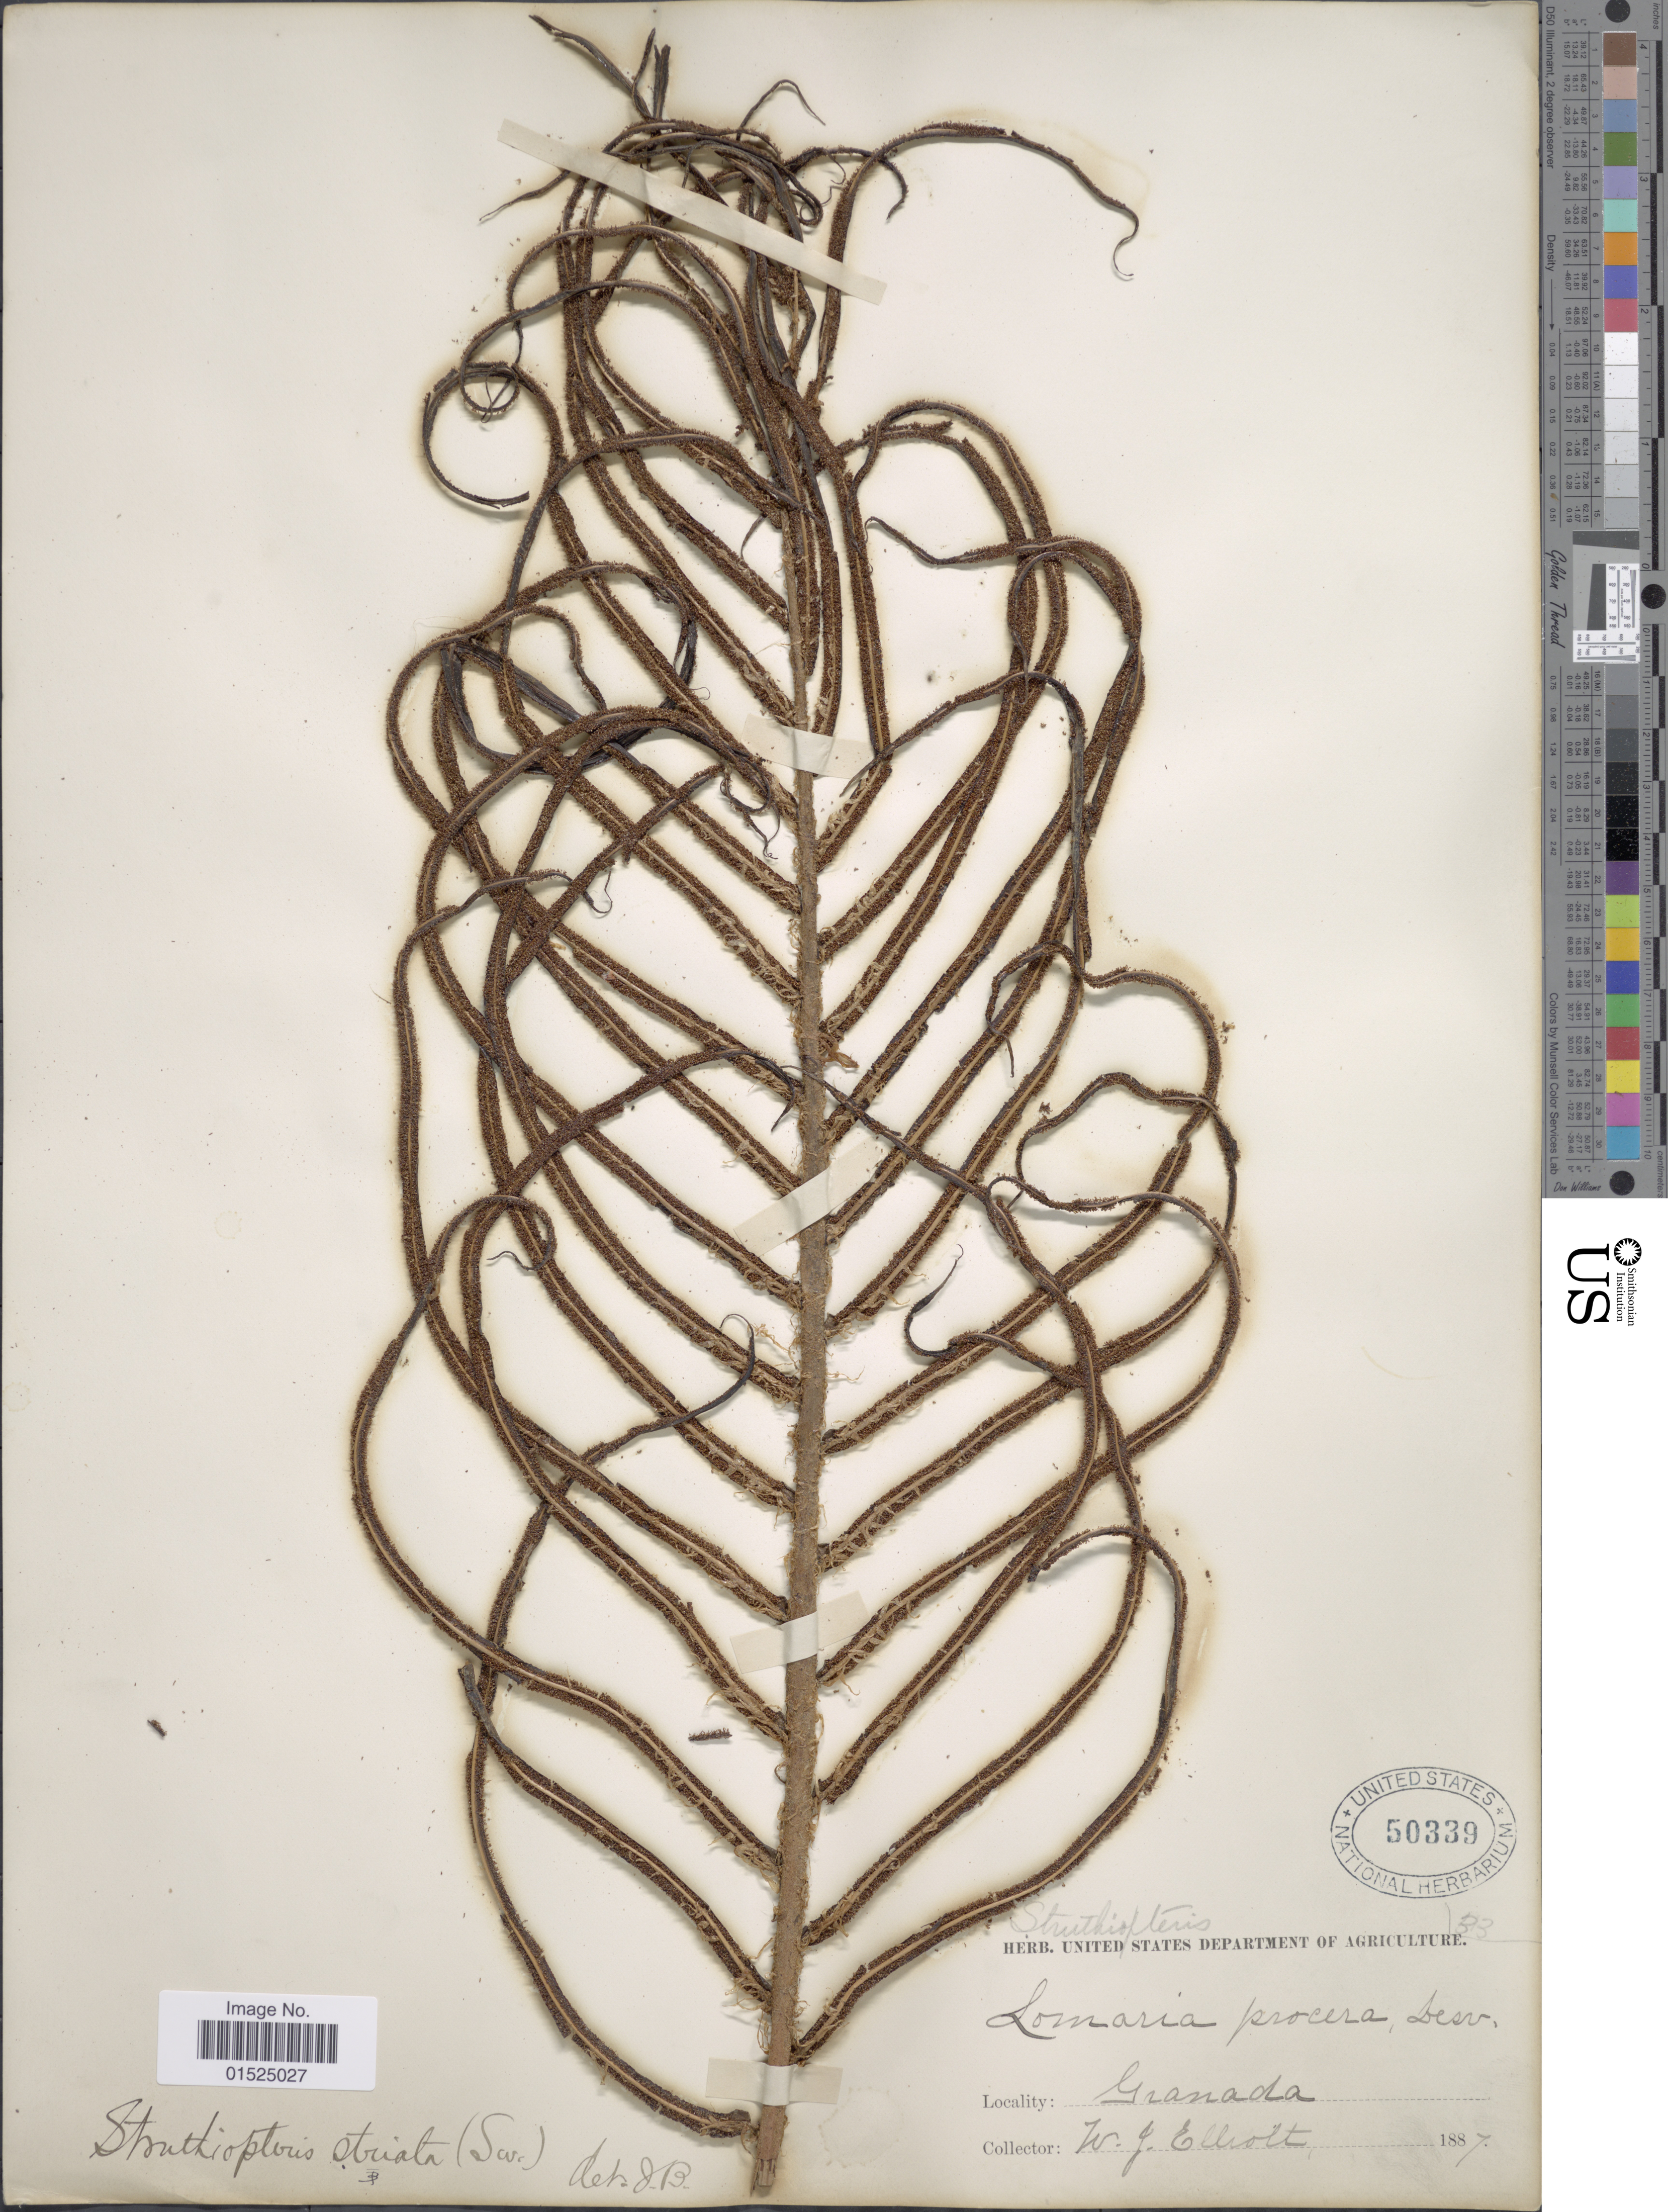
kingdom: Plantae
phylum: Tracheophyta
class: Polypodiopsida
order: Polypodiales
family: Blechnaceae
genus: Blechnum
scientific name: Blechnum ryanii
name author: Hieron.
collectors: W. Elliott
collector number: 33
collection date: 1887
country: Grenada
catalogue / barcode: US 50339